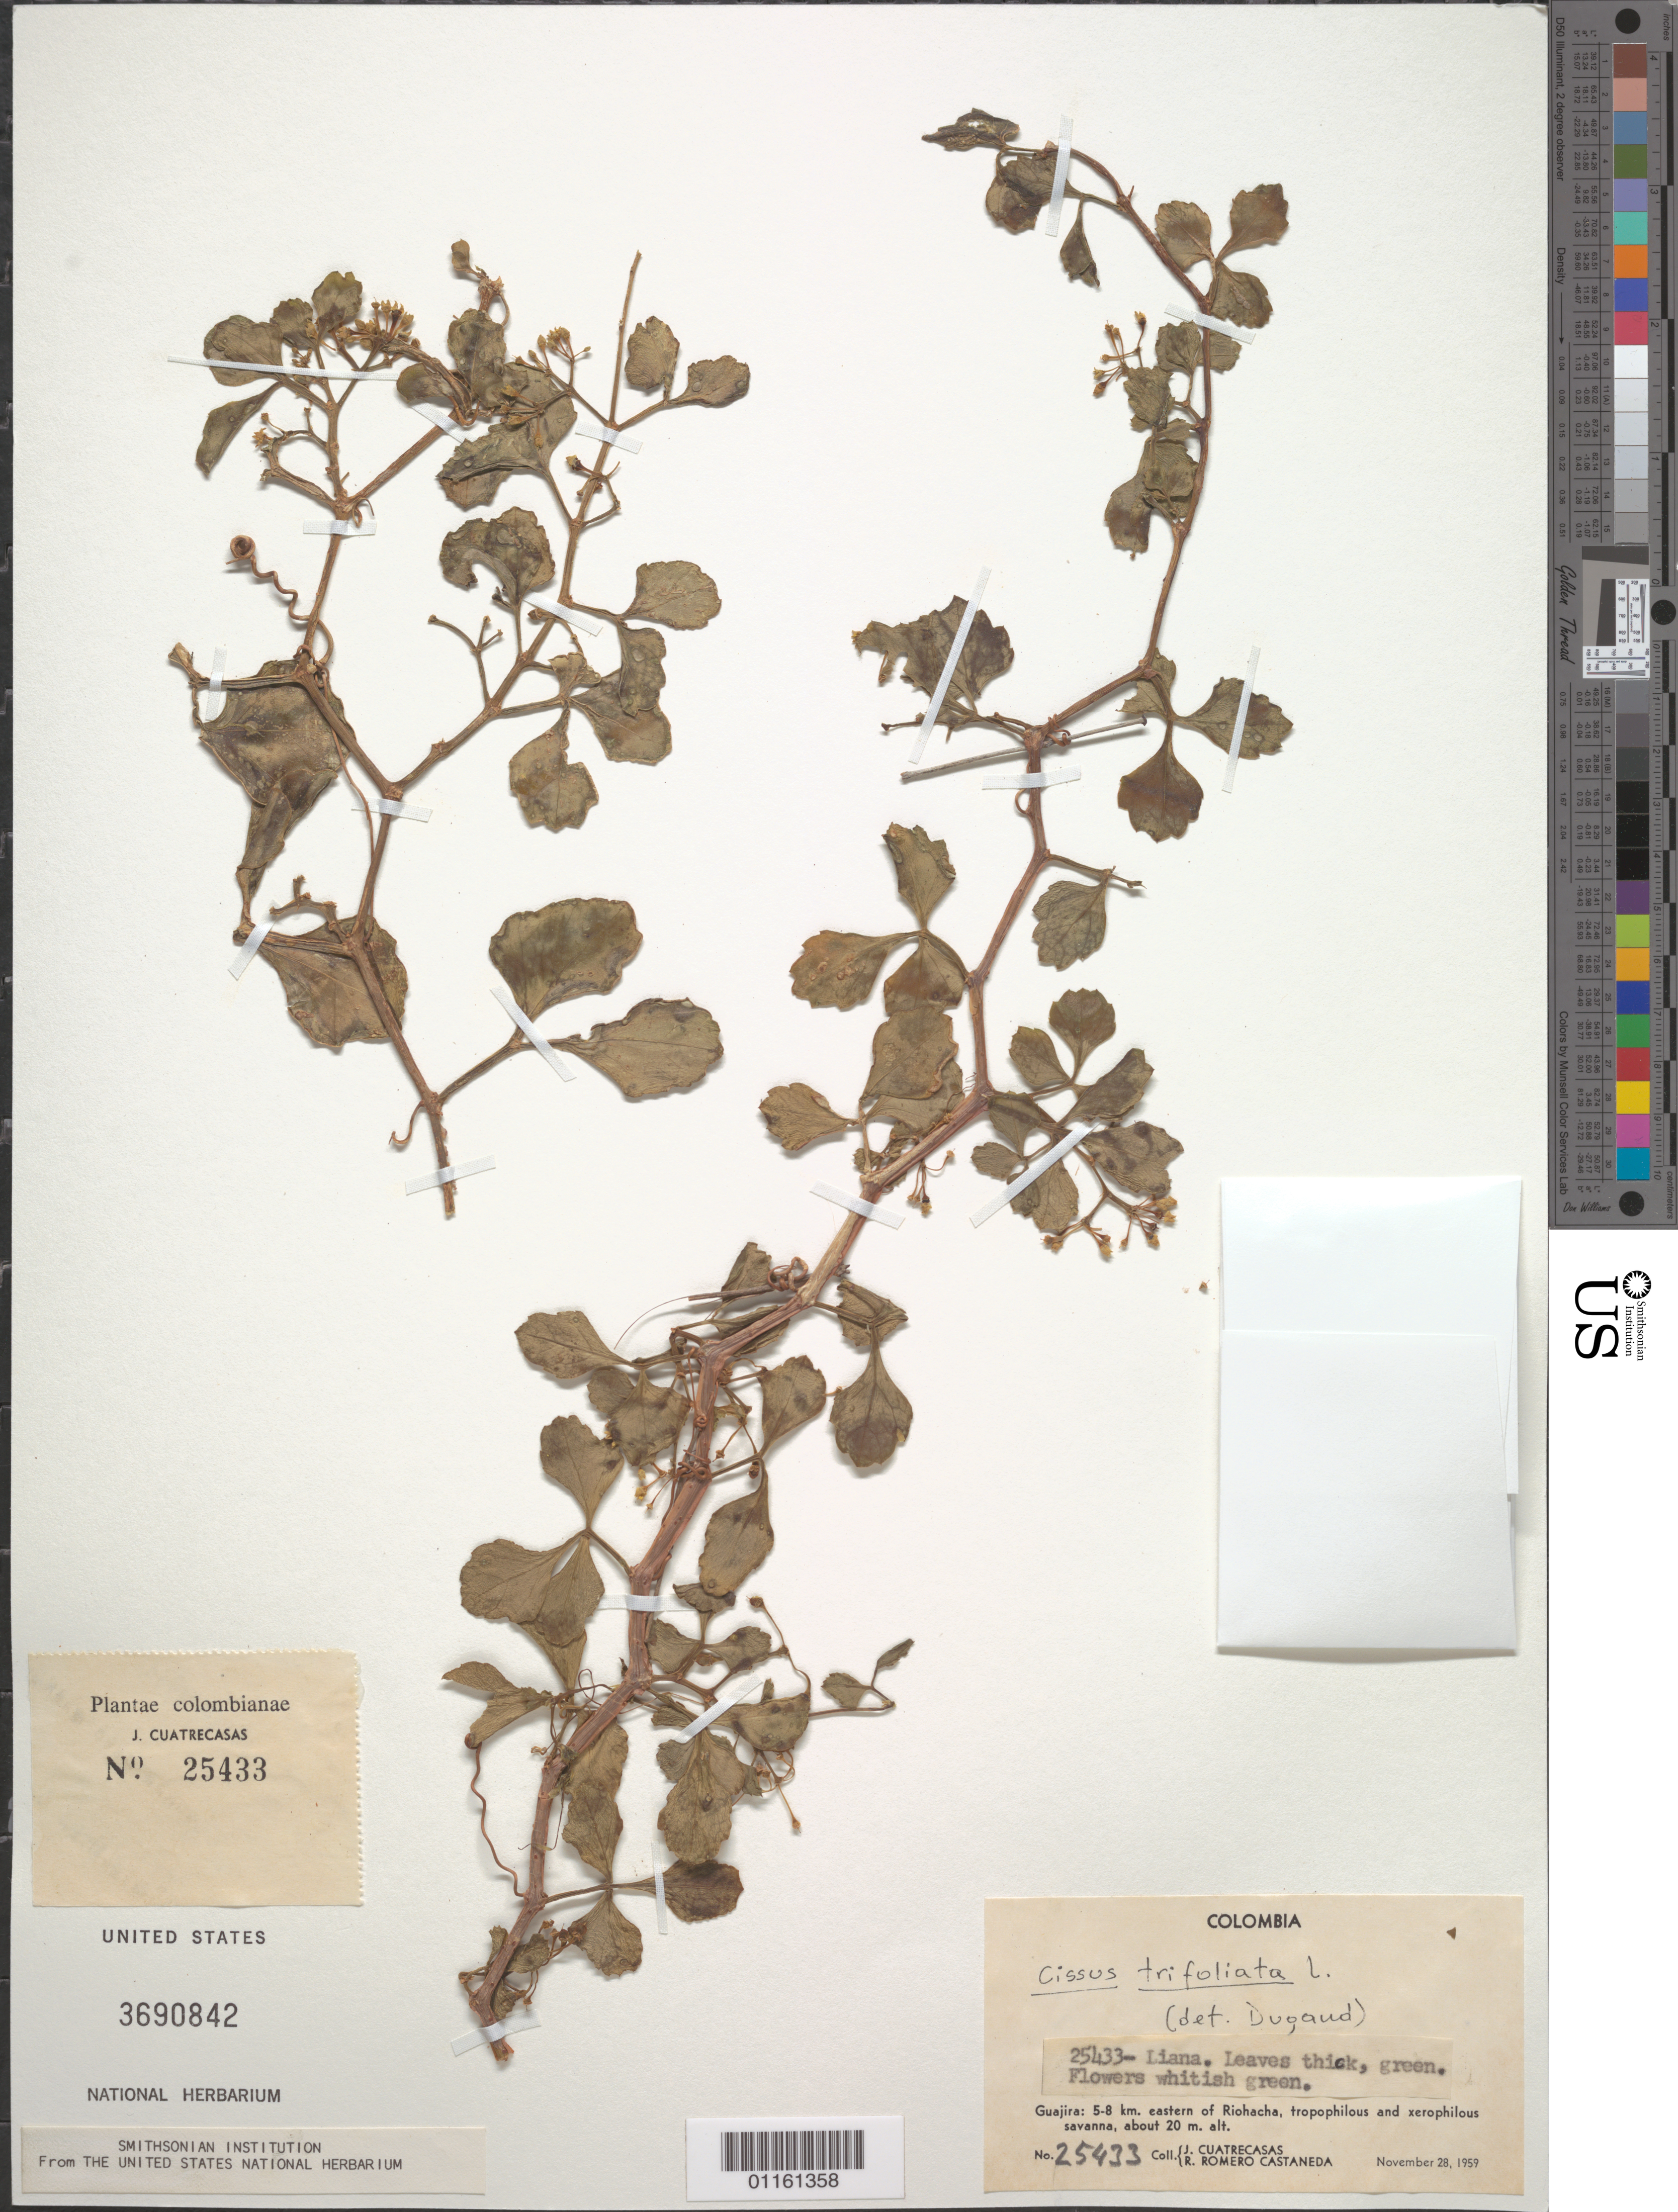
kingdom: Plantae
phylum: Tracheophyta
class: Magnoliopsida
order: Vitales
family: Vitaceae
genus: Cissus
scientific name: Cissus trifoliata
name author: (L.) L.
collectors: J. Cuatrecasas & R. Romero Castañeda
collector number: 25433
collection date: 1959-11-28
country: Colombia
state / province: La Guajira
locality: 5-8 km eastern of Riohacha, tropophilous and xerophilous savanna.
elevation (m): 20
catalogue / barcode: US 3690842